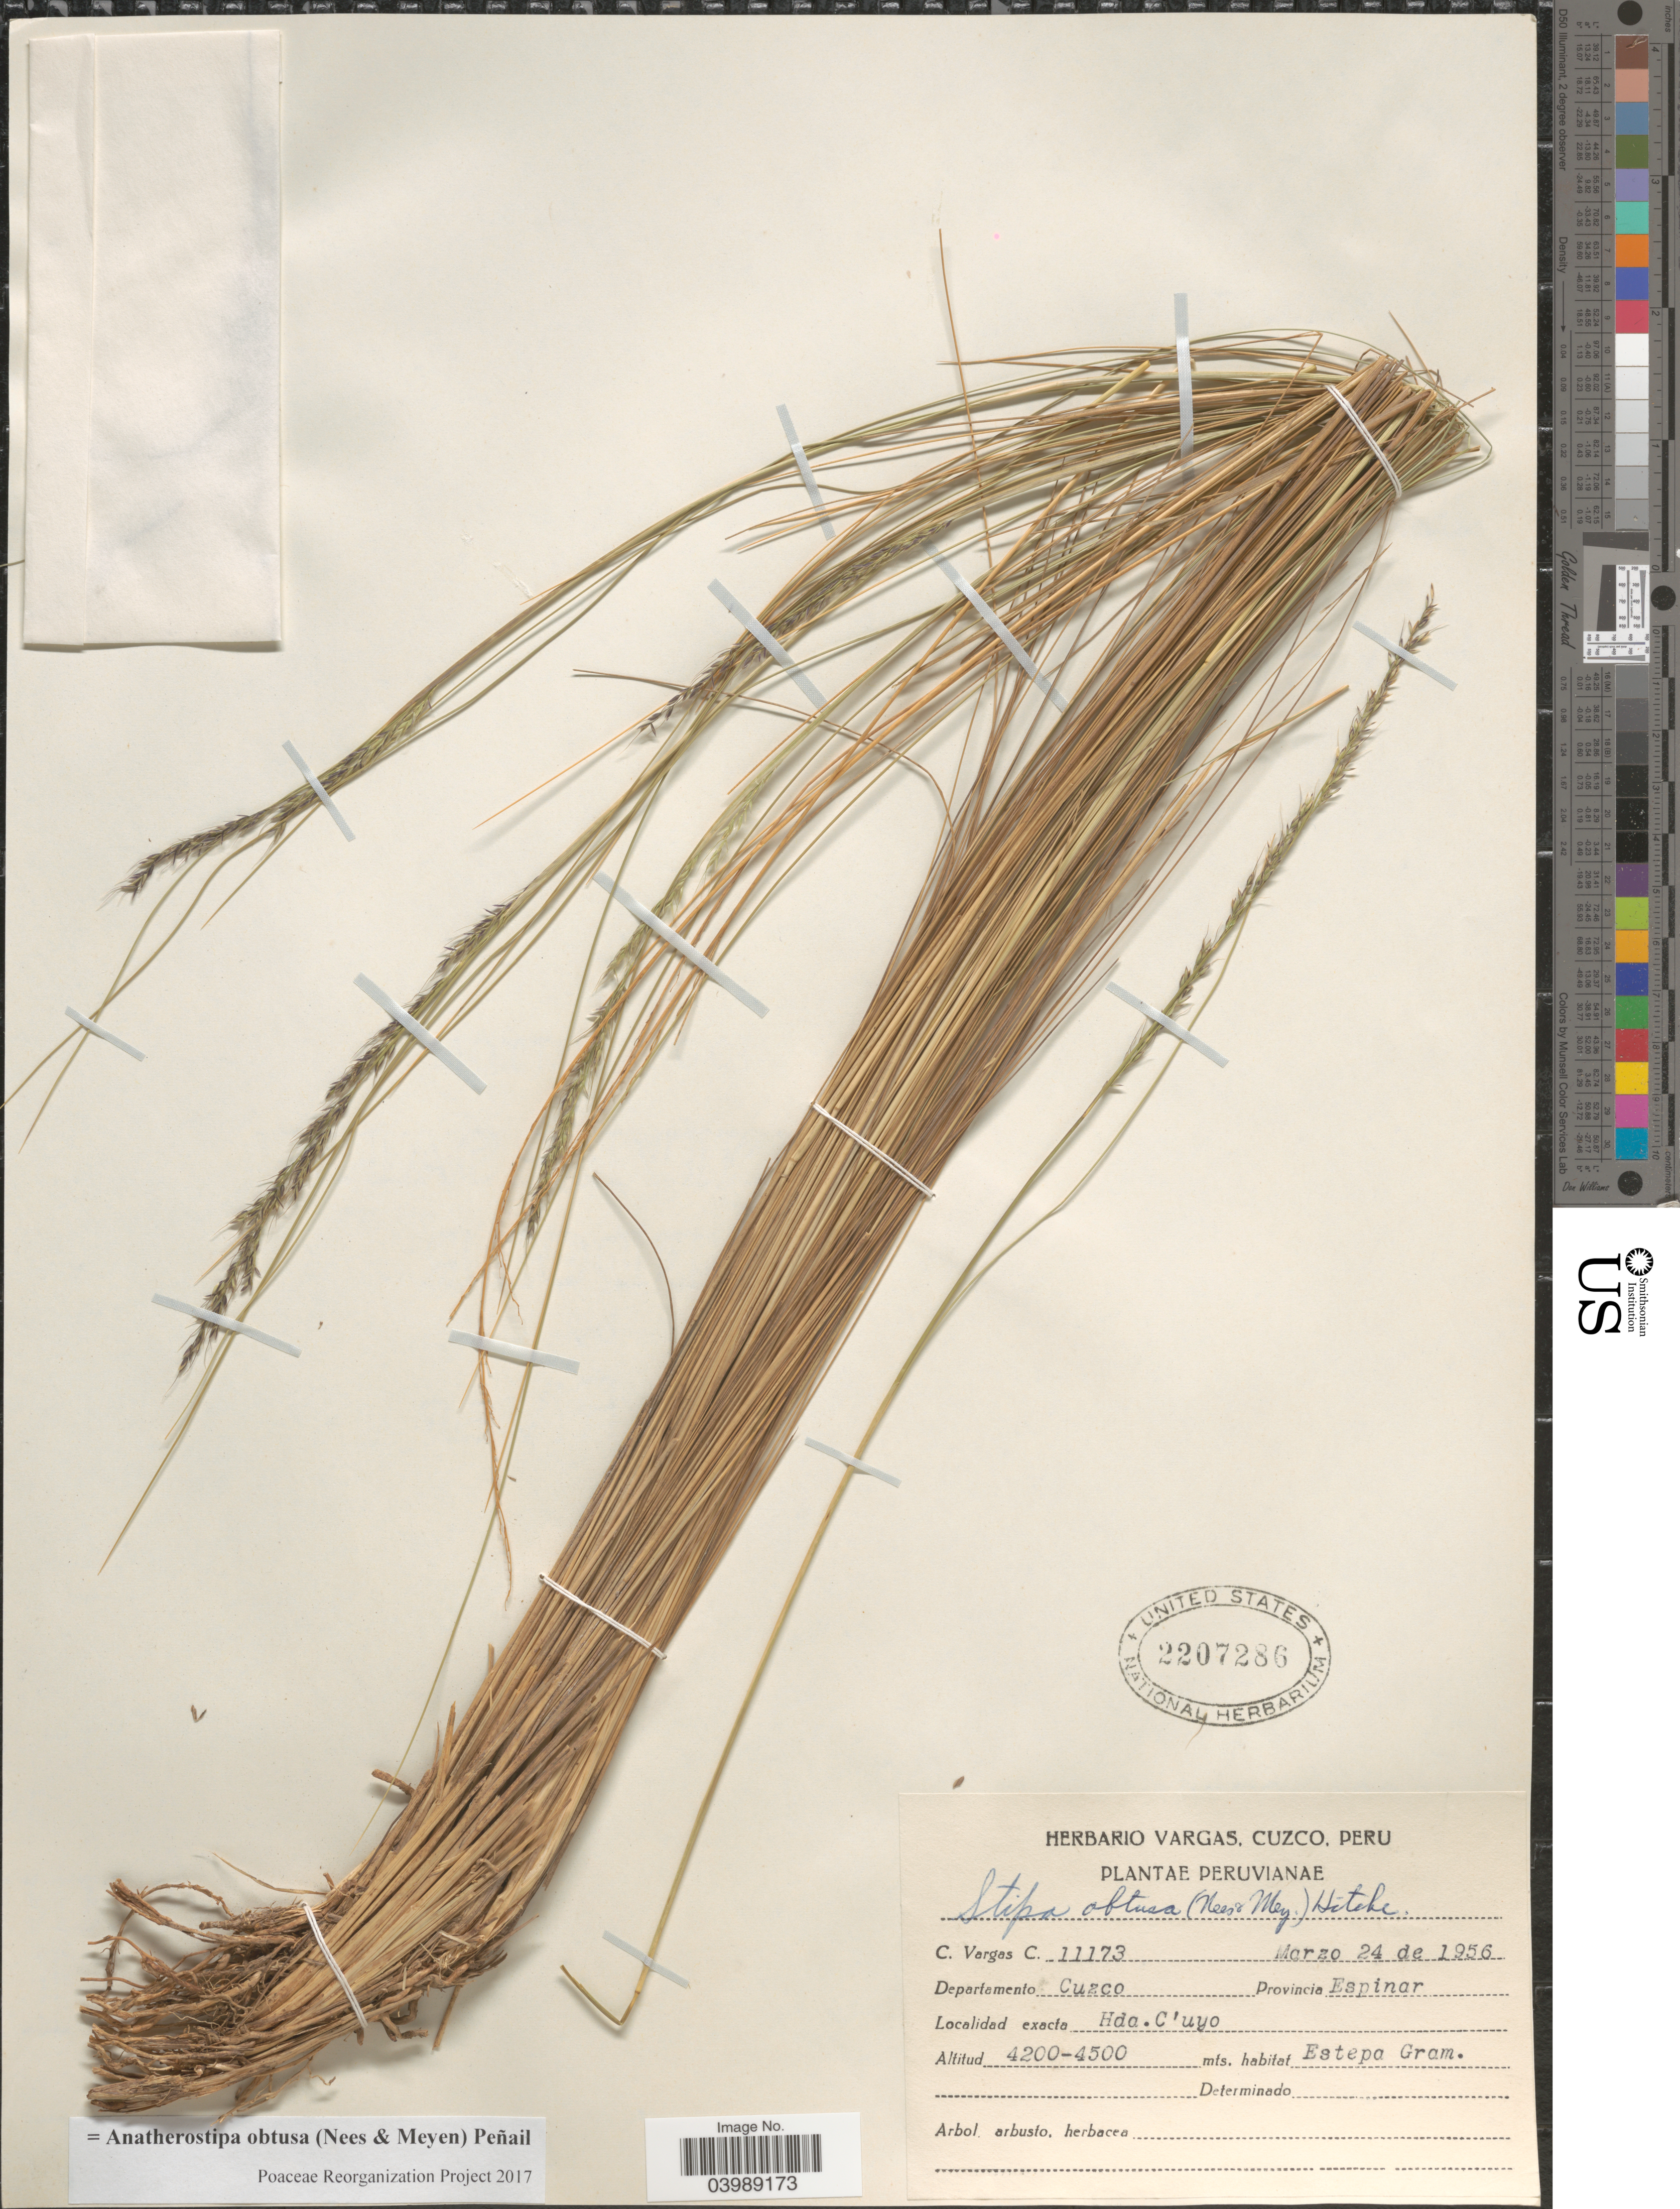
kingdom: Plantae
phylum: Tracheophyta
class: Liliopsida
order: Poales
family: Poaceae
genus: Anatherostipa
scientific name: Anatherostipa obtusa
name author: (Nees & Meyen) Peñailillo B.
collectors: C. Vargas Calderón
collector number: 11173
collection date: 1956-03-24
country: Peru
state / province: Cusco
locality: Departamento Cuzco. Provincia Espinar. Hda. C'uyo.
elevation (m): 4200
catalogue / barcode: US 2207286